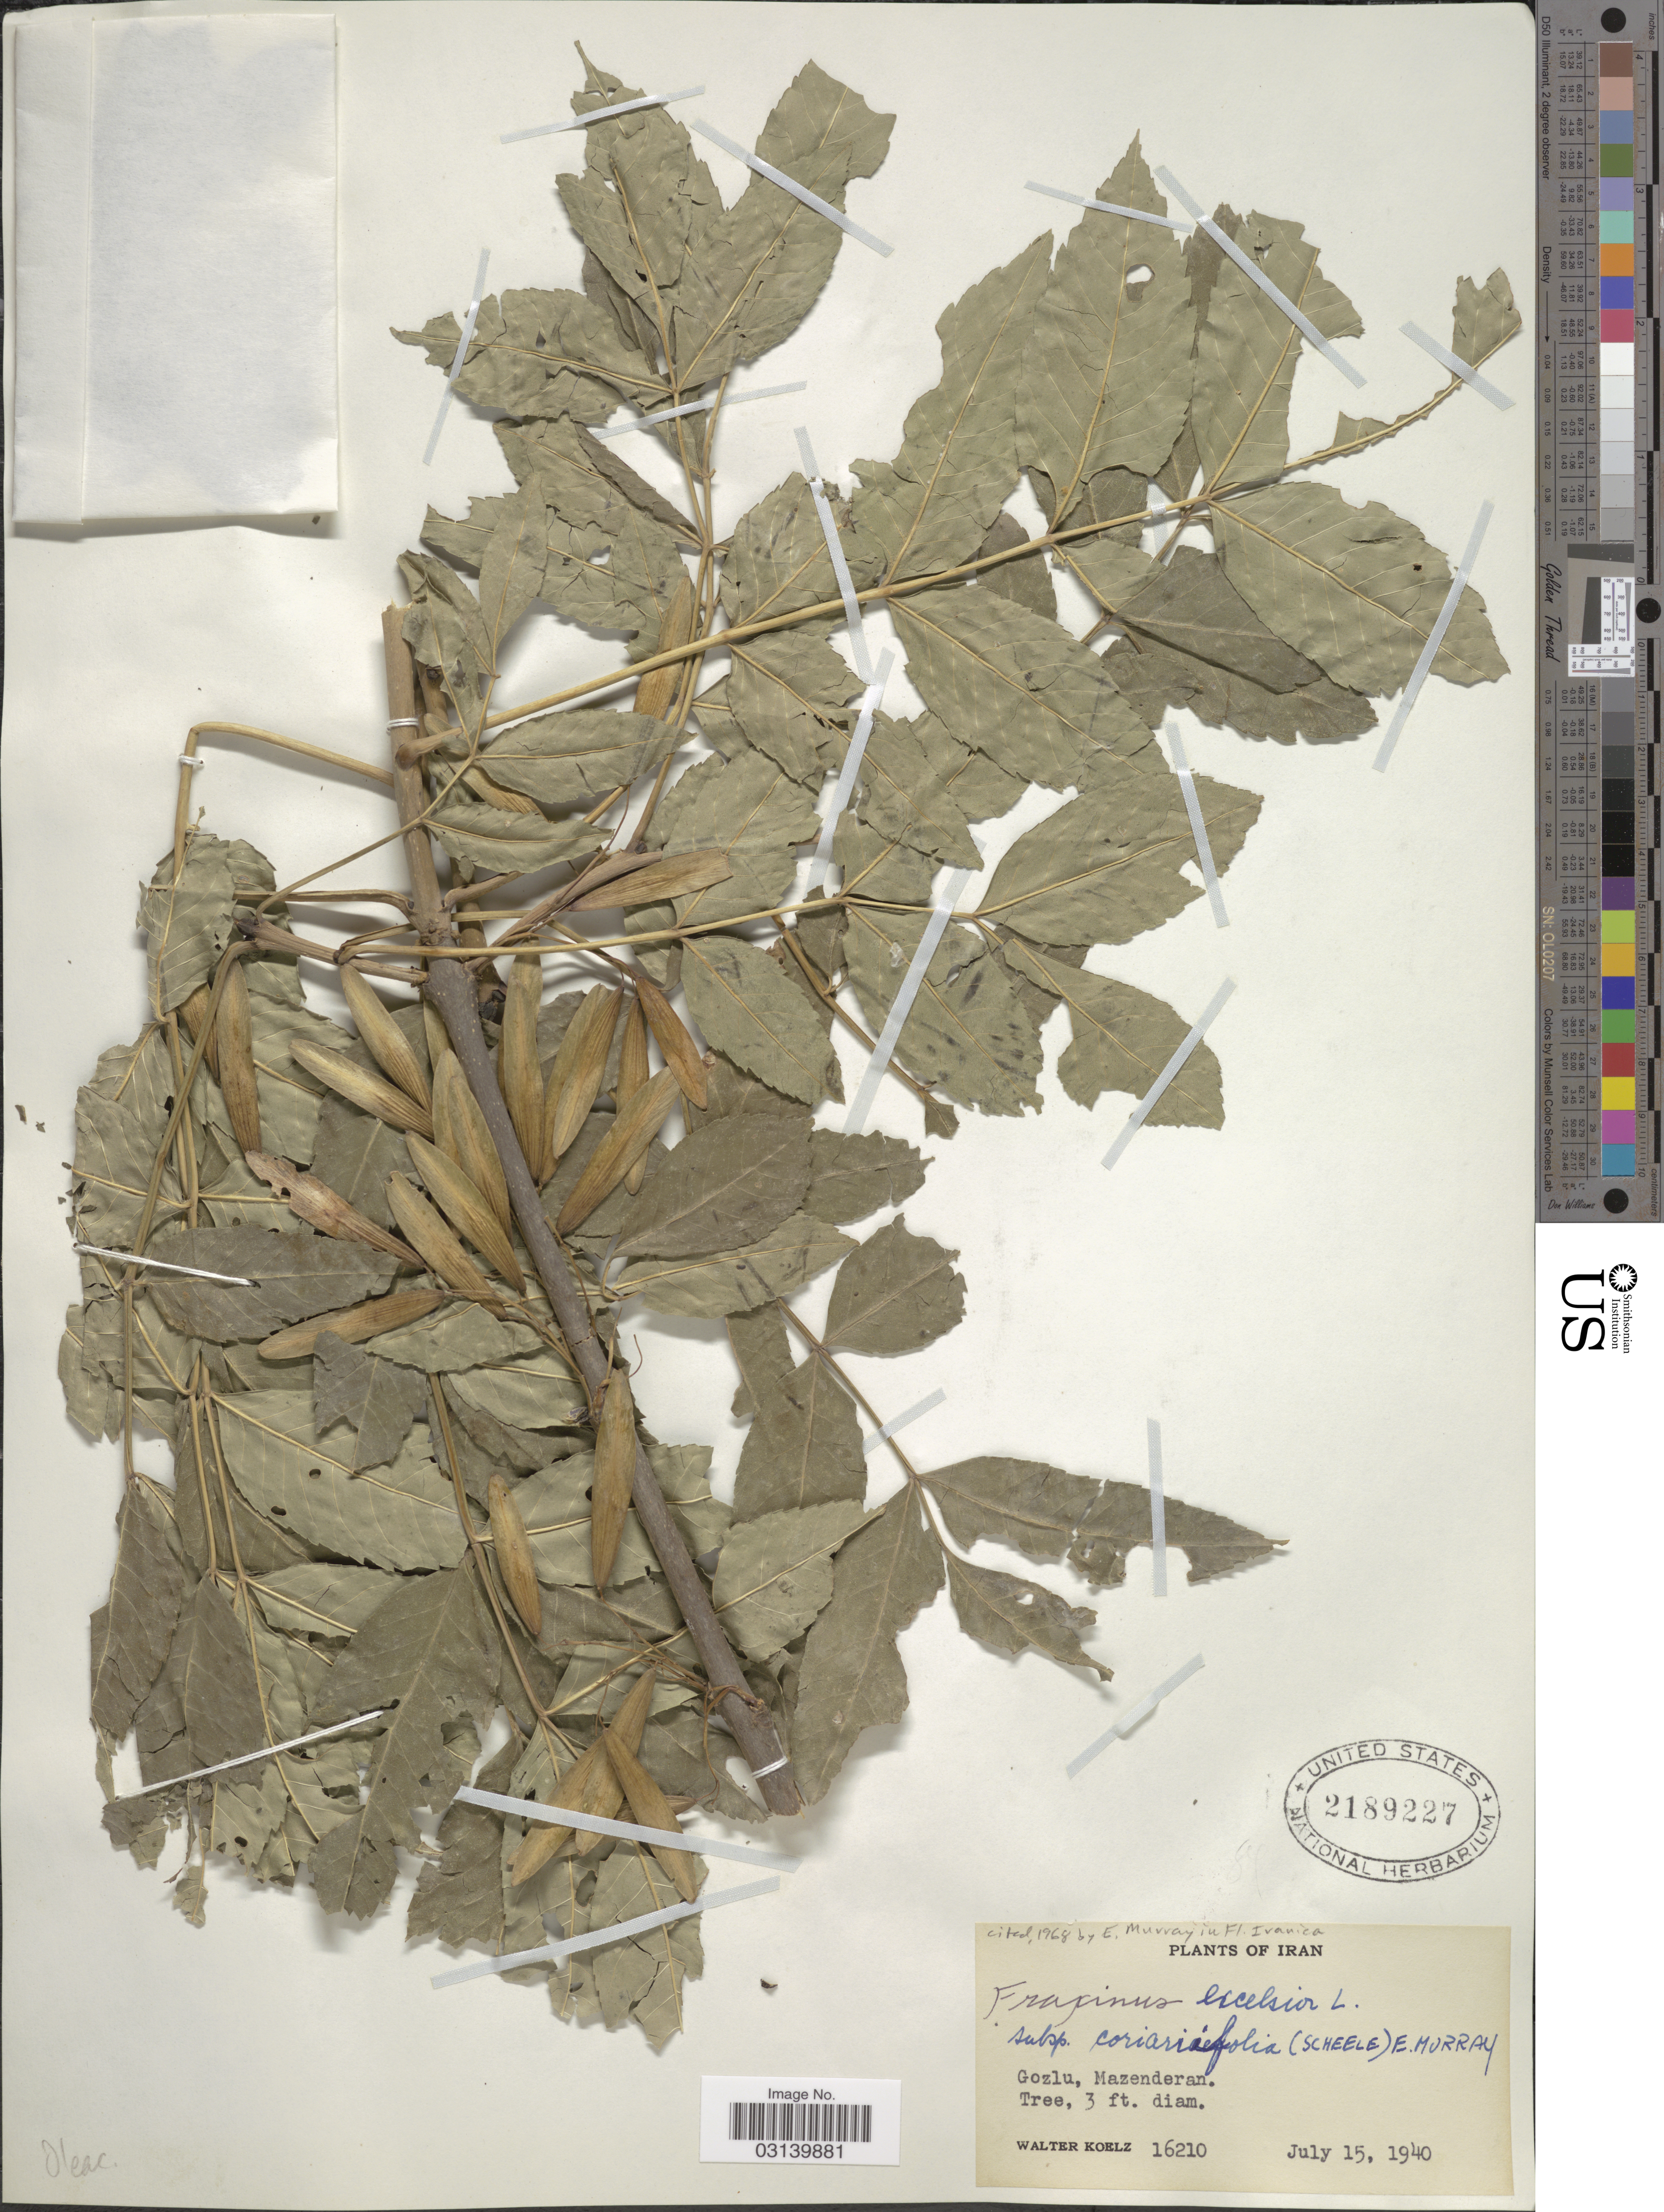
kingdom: Plantae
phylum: Tracheophyta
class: Magnoliopsida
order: Lamiales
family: Oleaceae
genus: Fraxinus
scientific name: Fraxinus excelsior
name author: L.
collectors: W. N. Koelz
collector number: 16210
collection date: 1940-07-15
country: Iran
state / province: Mazandaran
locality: Gozlu, Mazenderan.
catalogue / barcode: US 2189227